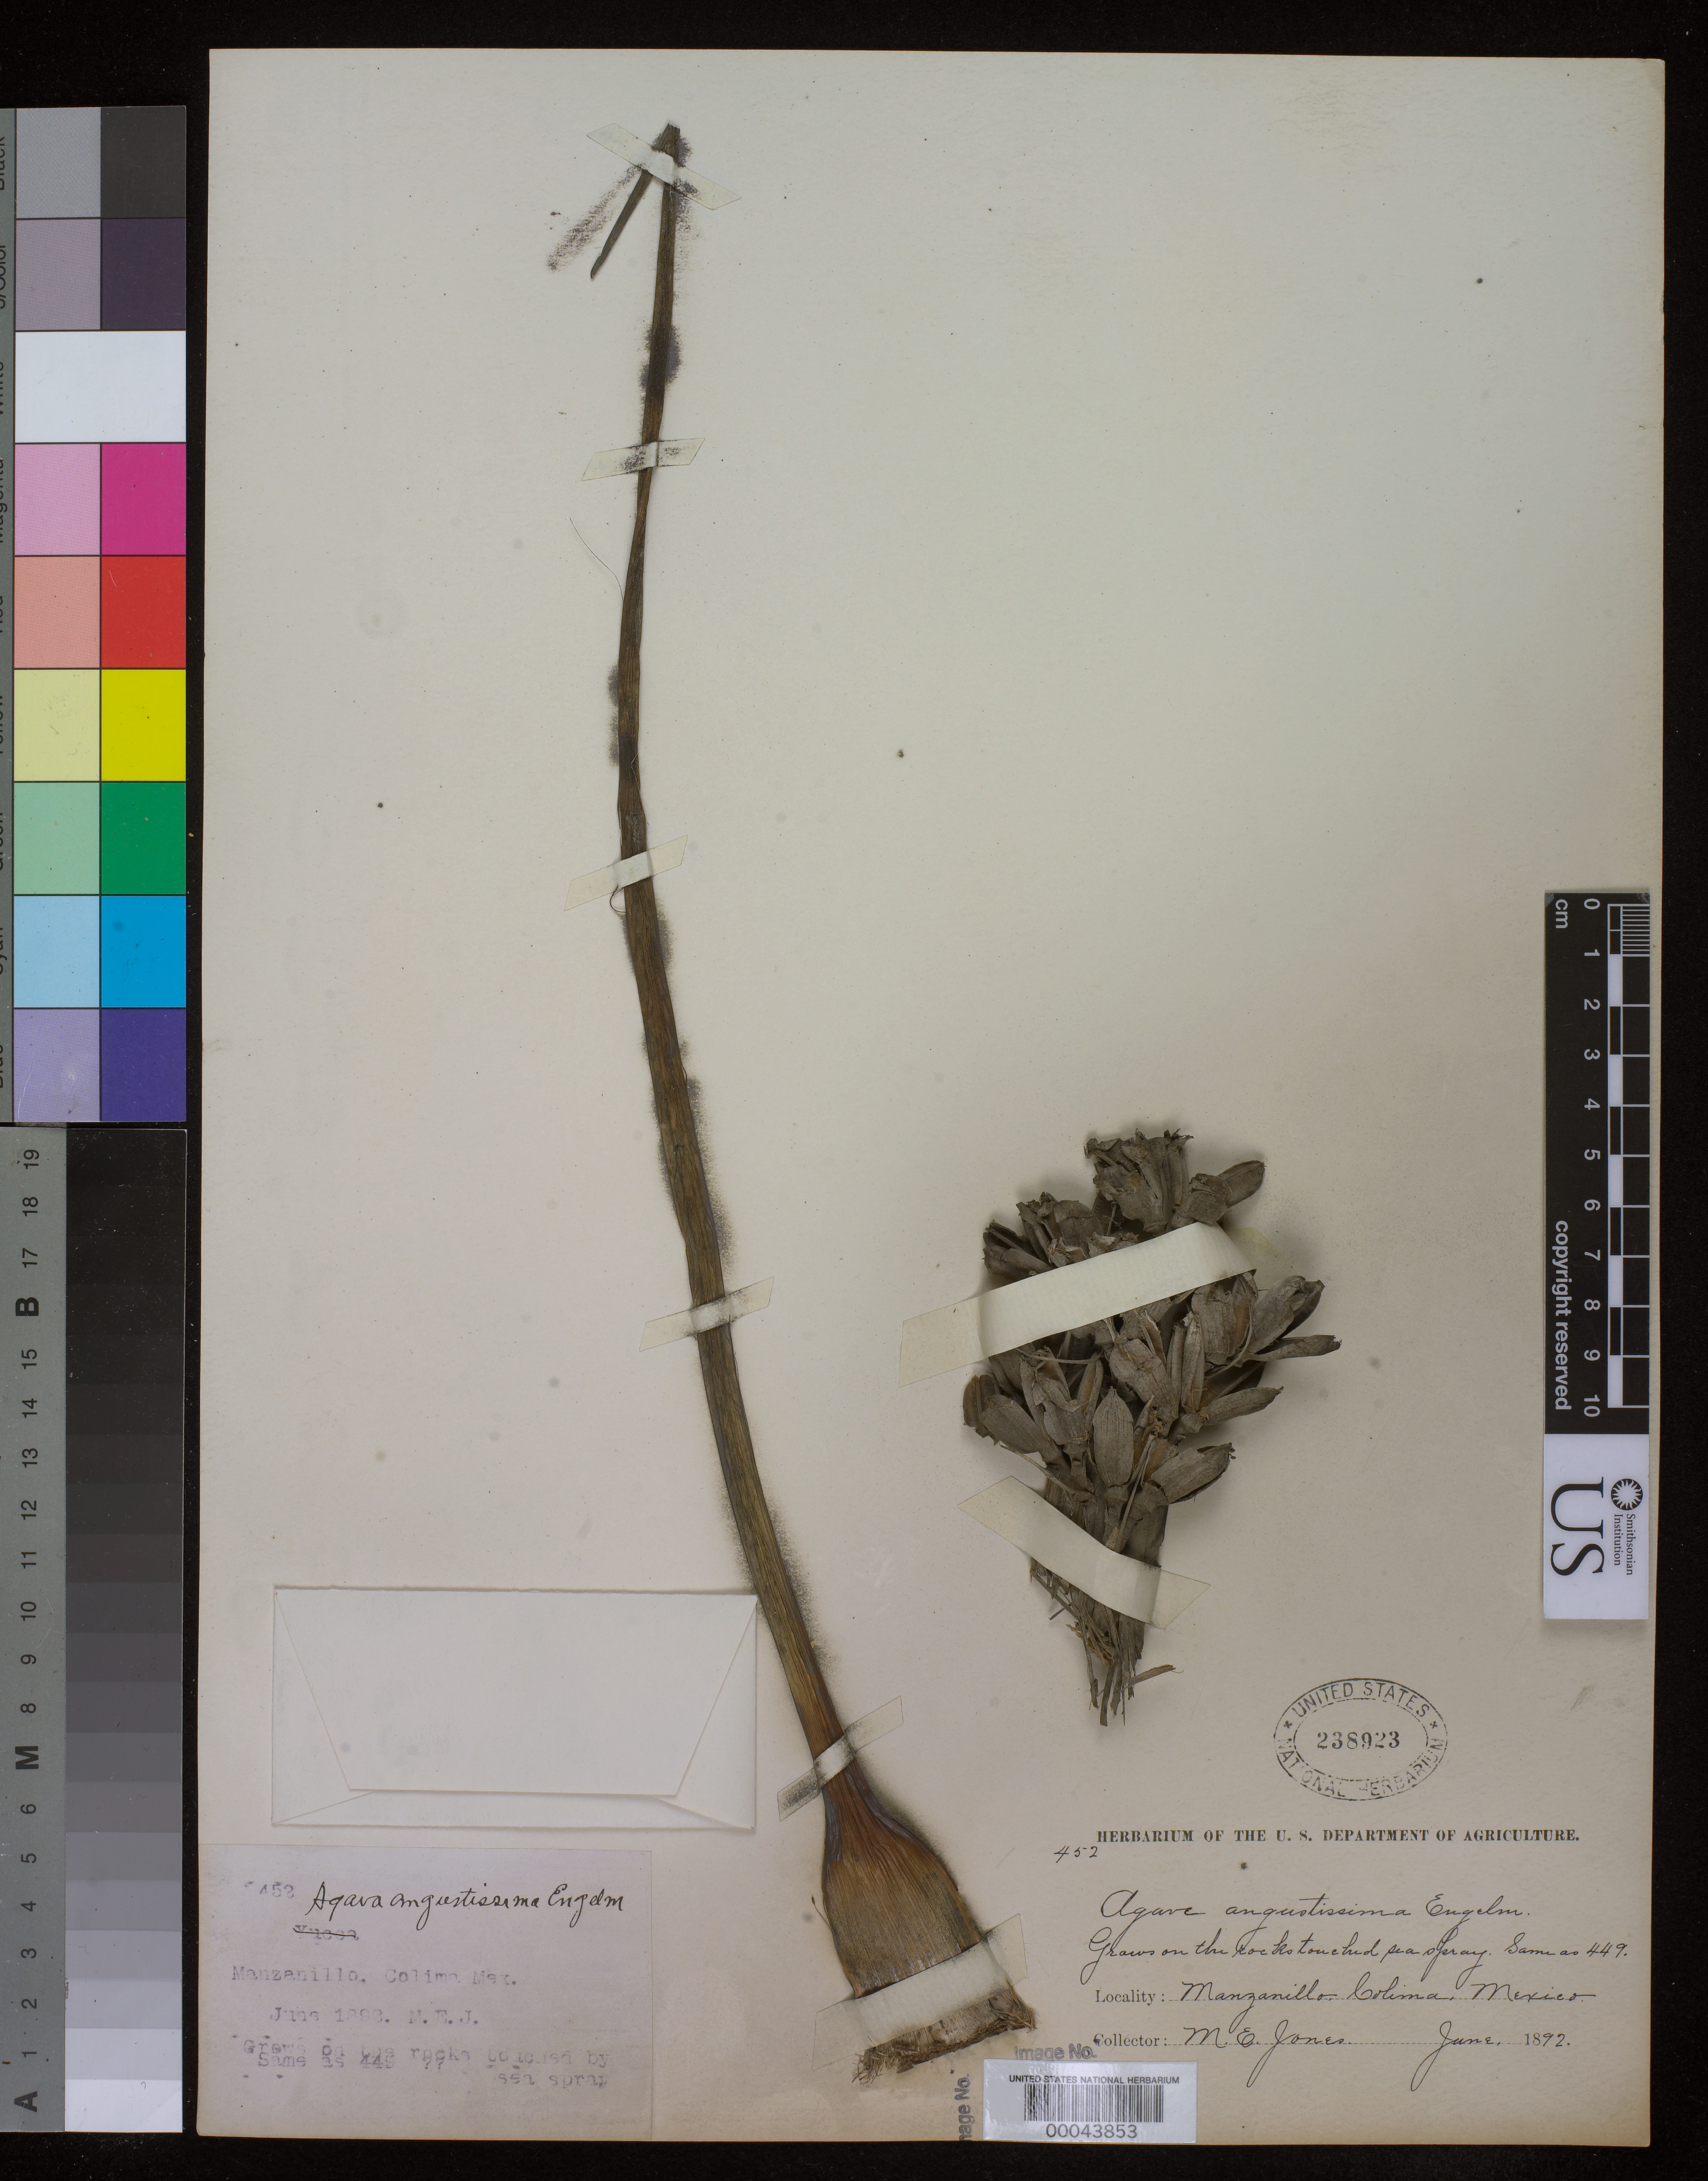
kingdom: Plantae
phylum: Tracheophyta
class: Liliopsida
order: Asparagales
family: Asparagaceae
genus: Agave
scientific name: Agave colimana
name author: Gentry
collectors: M. E. Jones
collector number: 452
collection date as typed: Jun 1892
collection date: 1892-06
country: Mexico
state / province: Colima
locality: Manzanillo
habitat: Grows on the rocks touched by sea spray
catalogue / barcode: US 238923